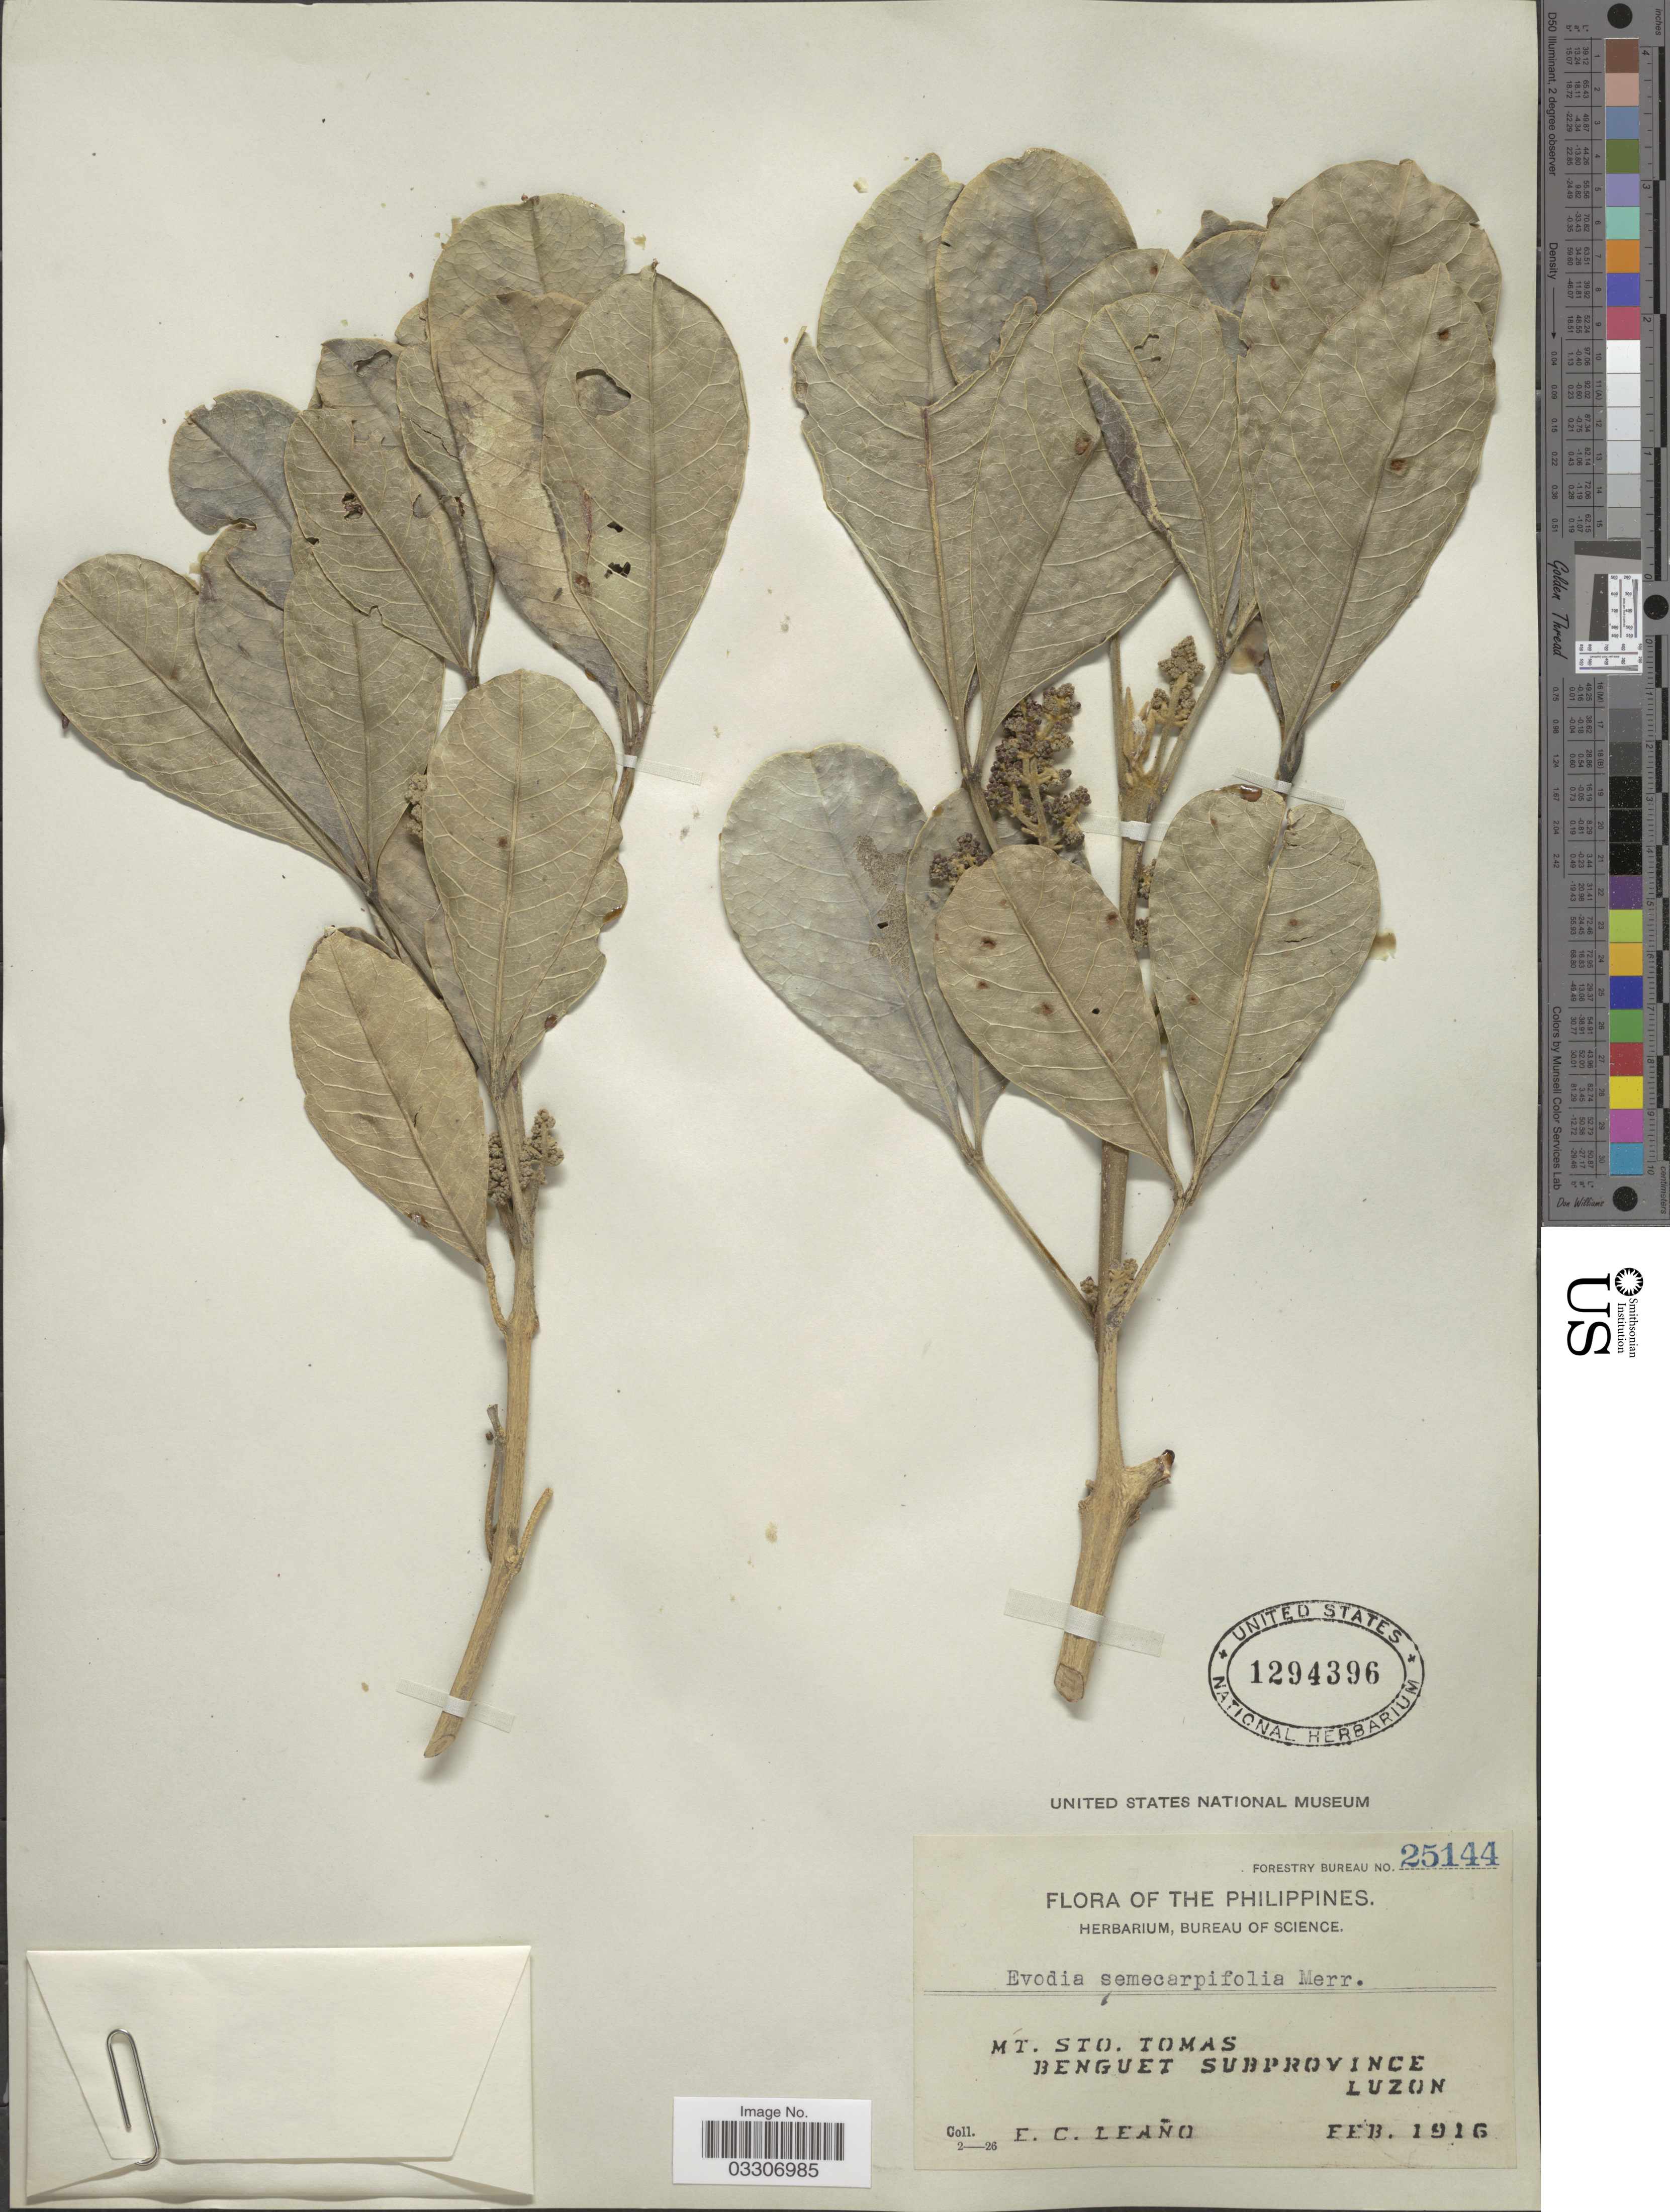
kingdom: Plantae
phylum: Tracheophyta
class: Magnoliopsida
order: Sapindales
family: Rutaceae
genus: Melicope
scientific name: Melicope semecarpifolia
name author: (Merr.) T.G. Hartley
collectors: E. Leano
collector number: Forestry Bureau 25144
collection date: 1916-02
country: Philippines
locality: Mt. Sto. Tomas, Benguet Subprovince, Luzon.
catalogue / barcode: US 1294396